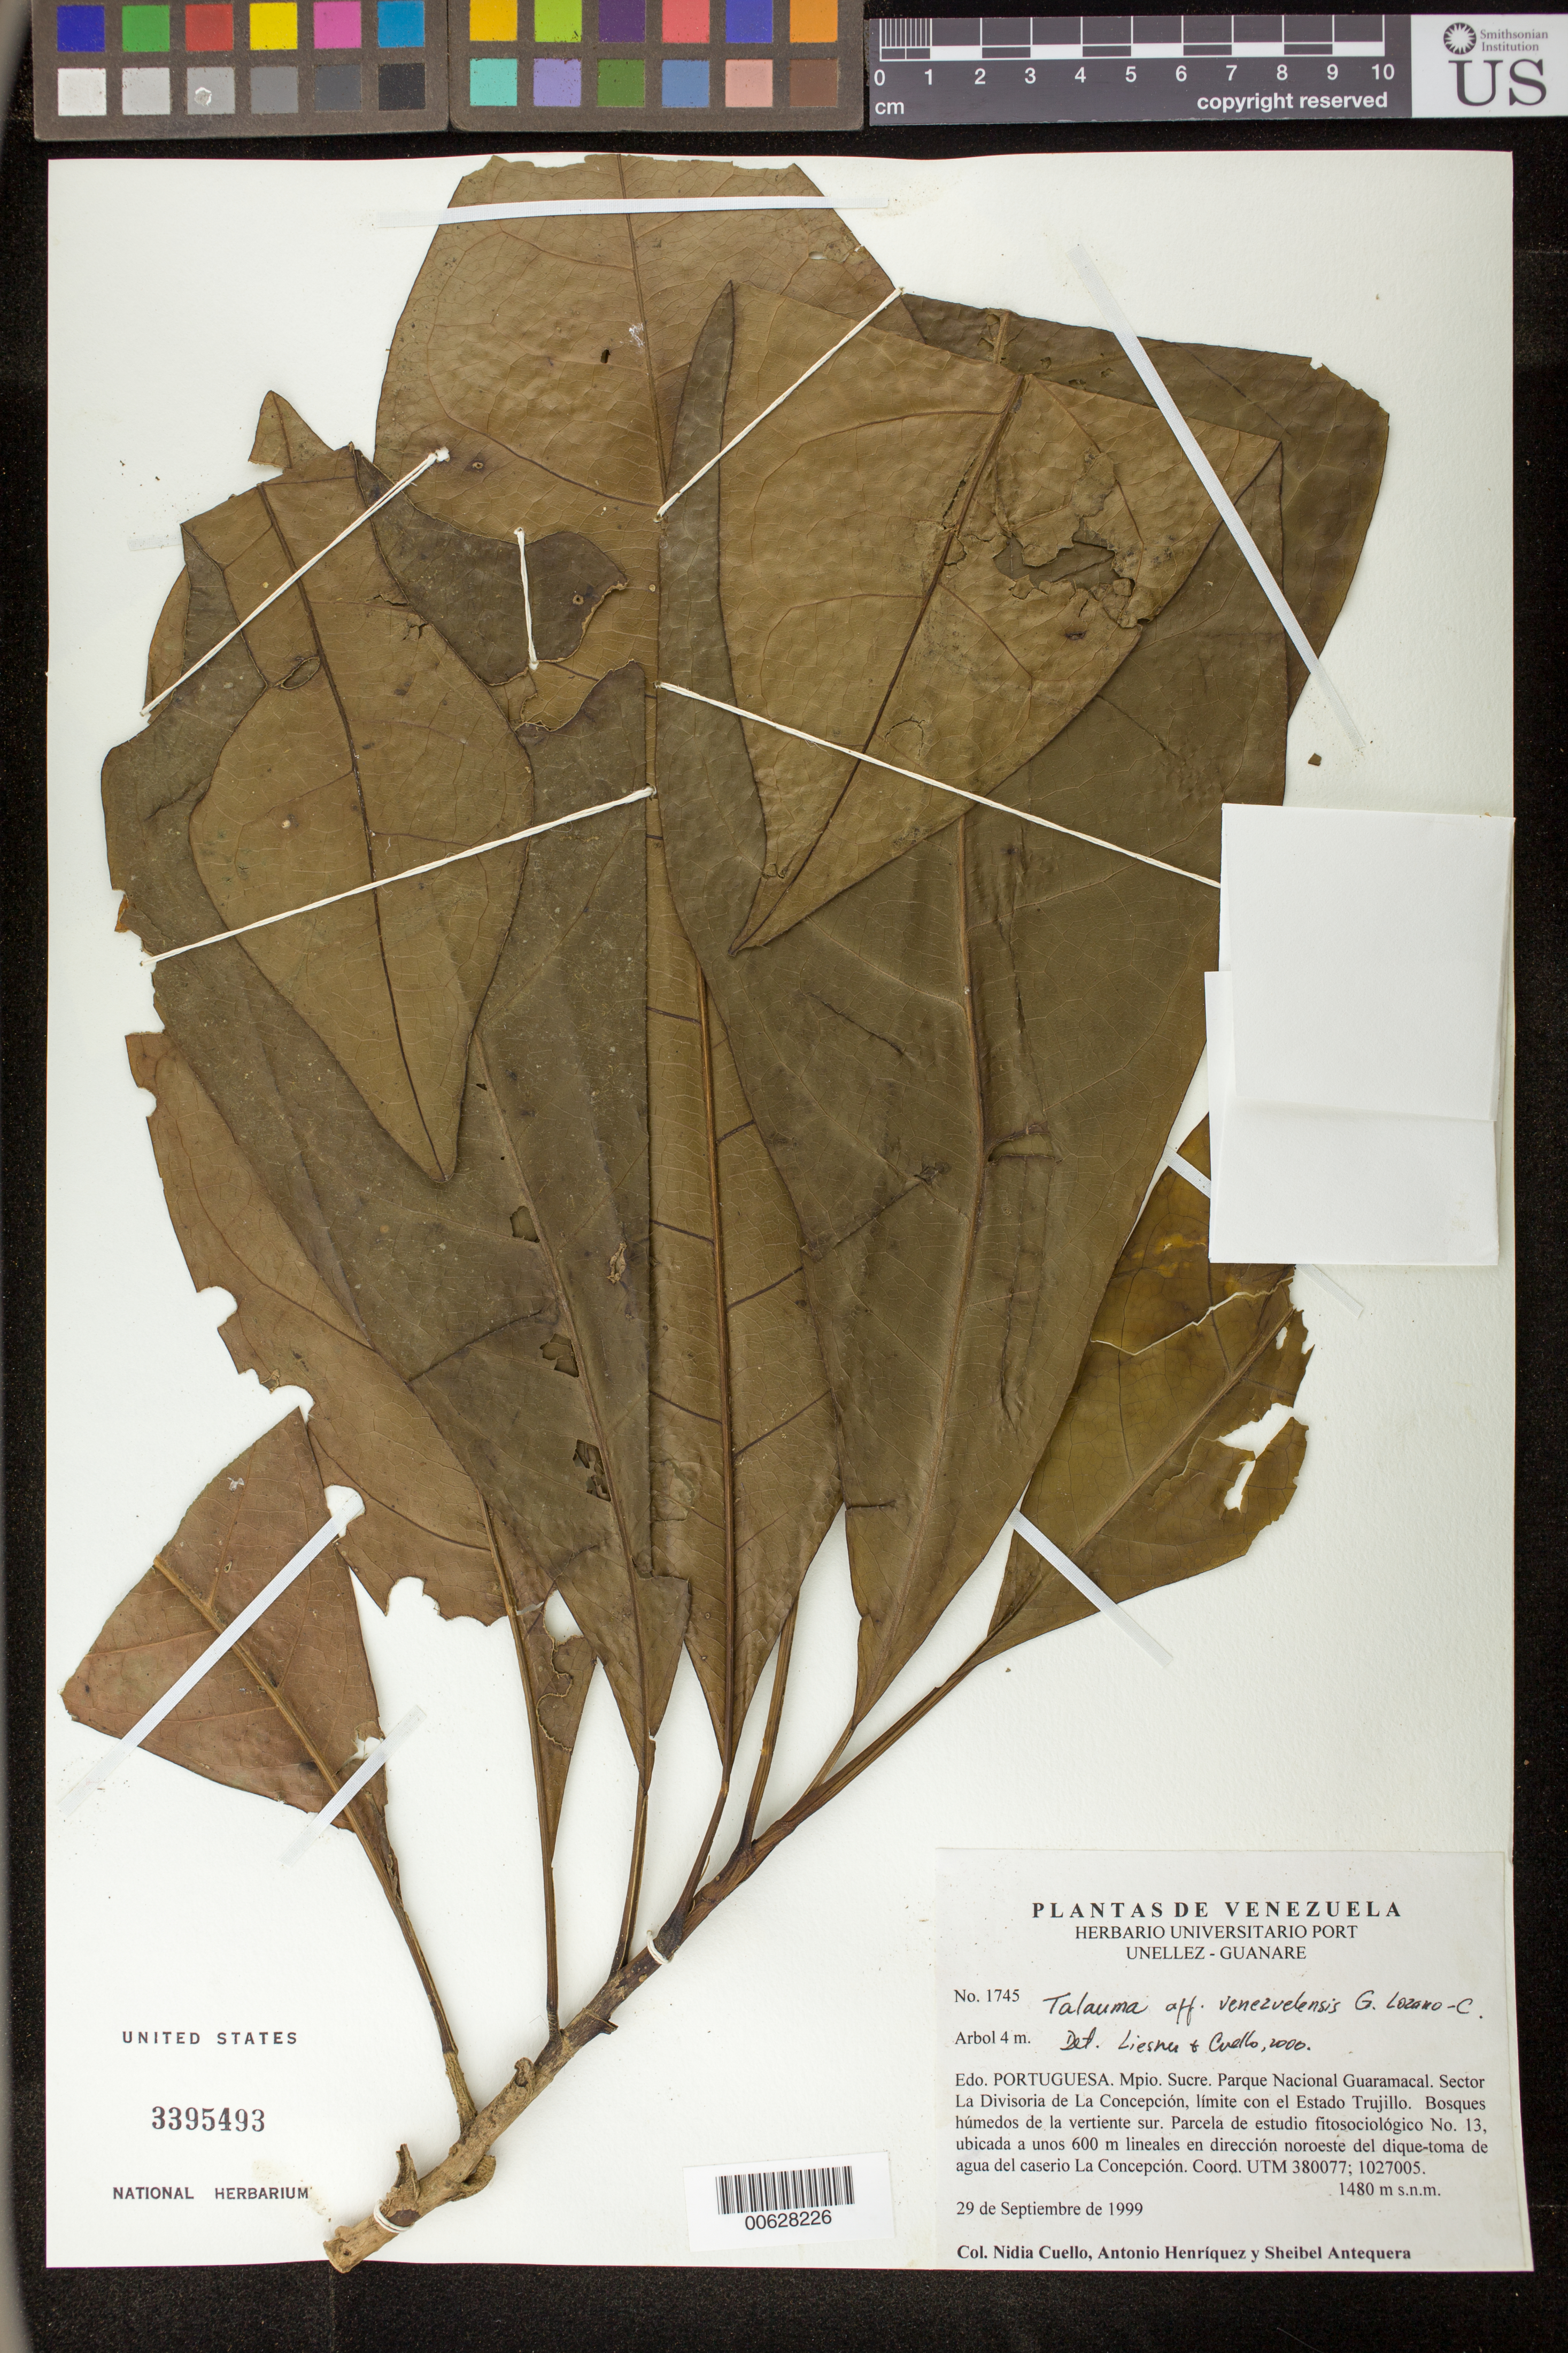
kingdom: Plantae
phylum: Tracheophyta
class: Magnoliopsida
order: Magnoliales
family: Magnoliaceae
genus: Magnolia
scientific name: Magnolia venezuelensis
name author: (Lozano) Govaerts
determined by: Dorr, L. J., (BOT), Smithsonian Institution - National Museum of Natural History (UNITED STATES)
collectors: N. L. Cuello, A. Henriquez & S. Antequera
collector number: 1745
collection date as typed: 29 Sep 1999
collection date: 1999-09-29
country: Venezuela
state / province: Portuguesa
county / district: Sucre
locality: Parque Nacional Guaramacal. Sector La Divisoria de La Concepción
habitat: Bosques húmedos de la vertiente sur.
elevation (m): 1480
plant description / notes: MO, PORT, US, VEN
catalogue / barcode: US 3395493